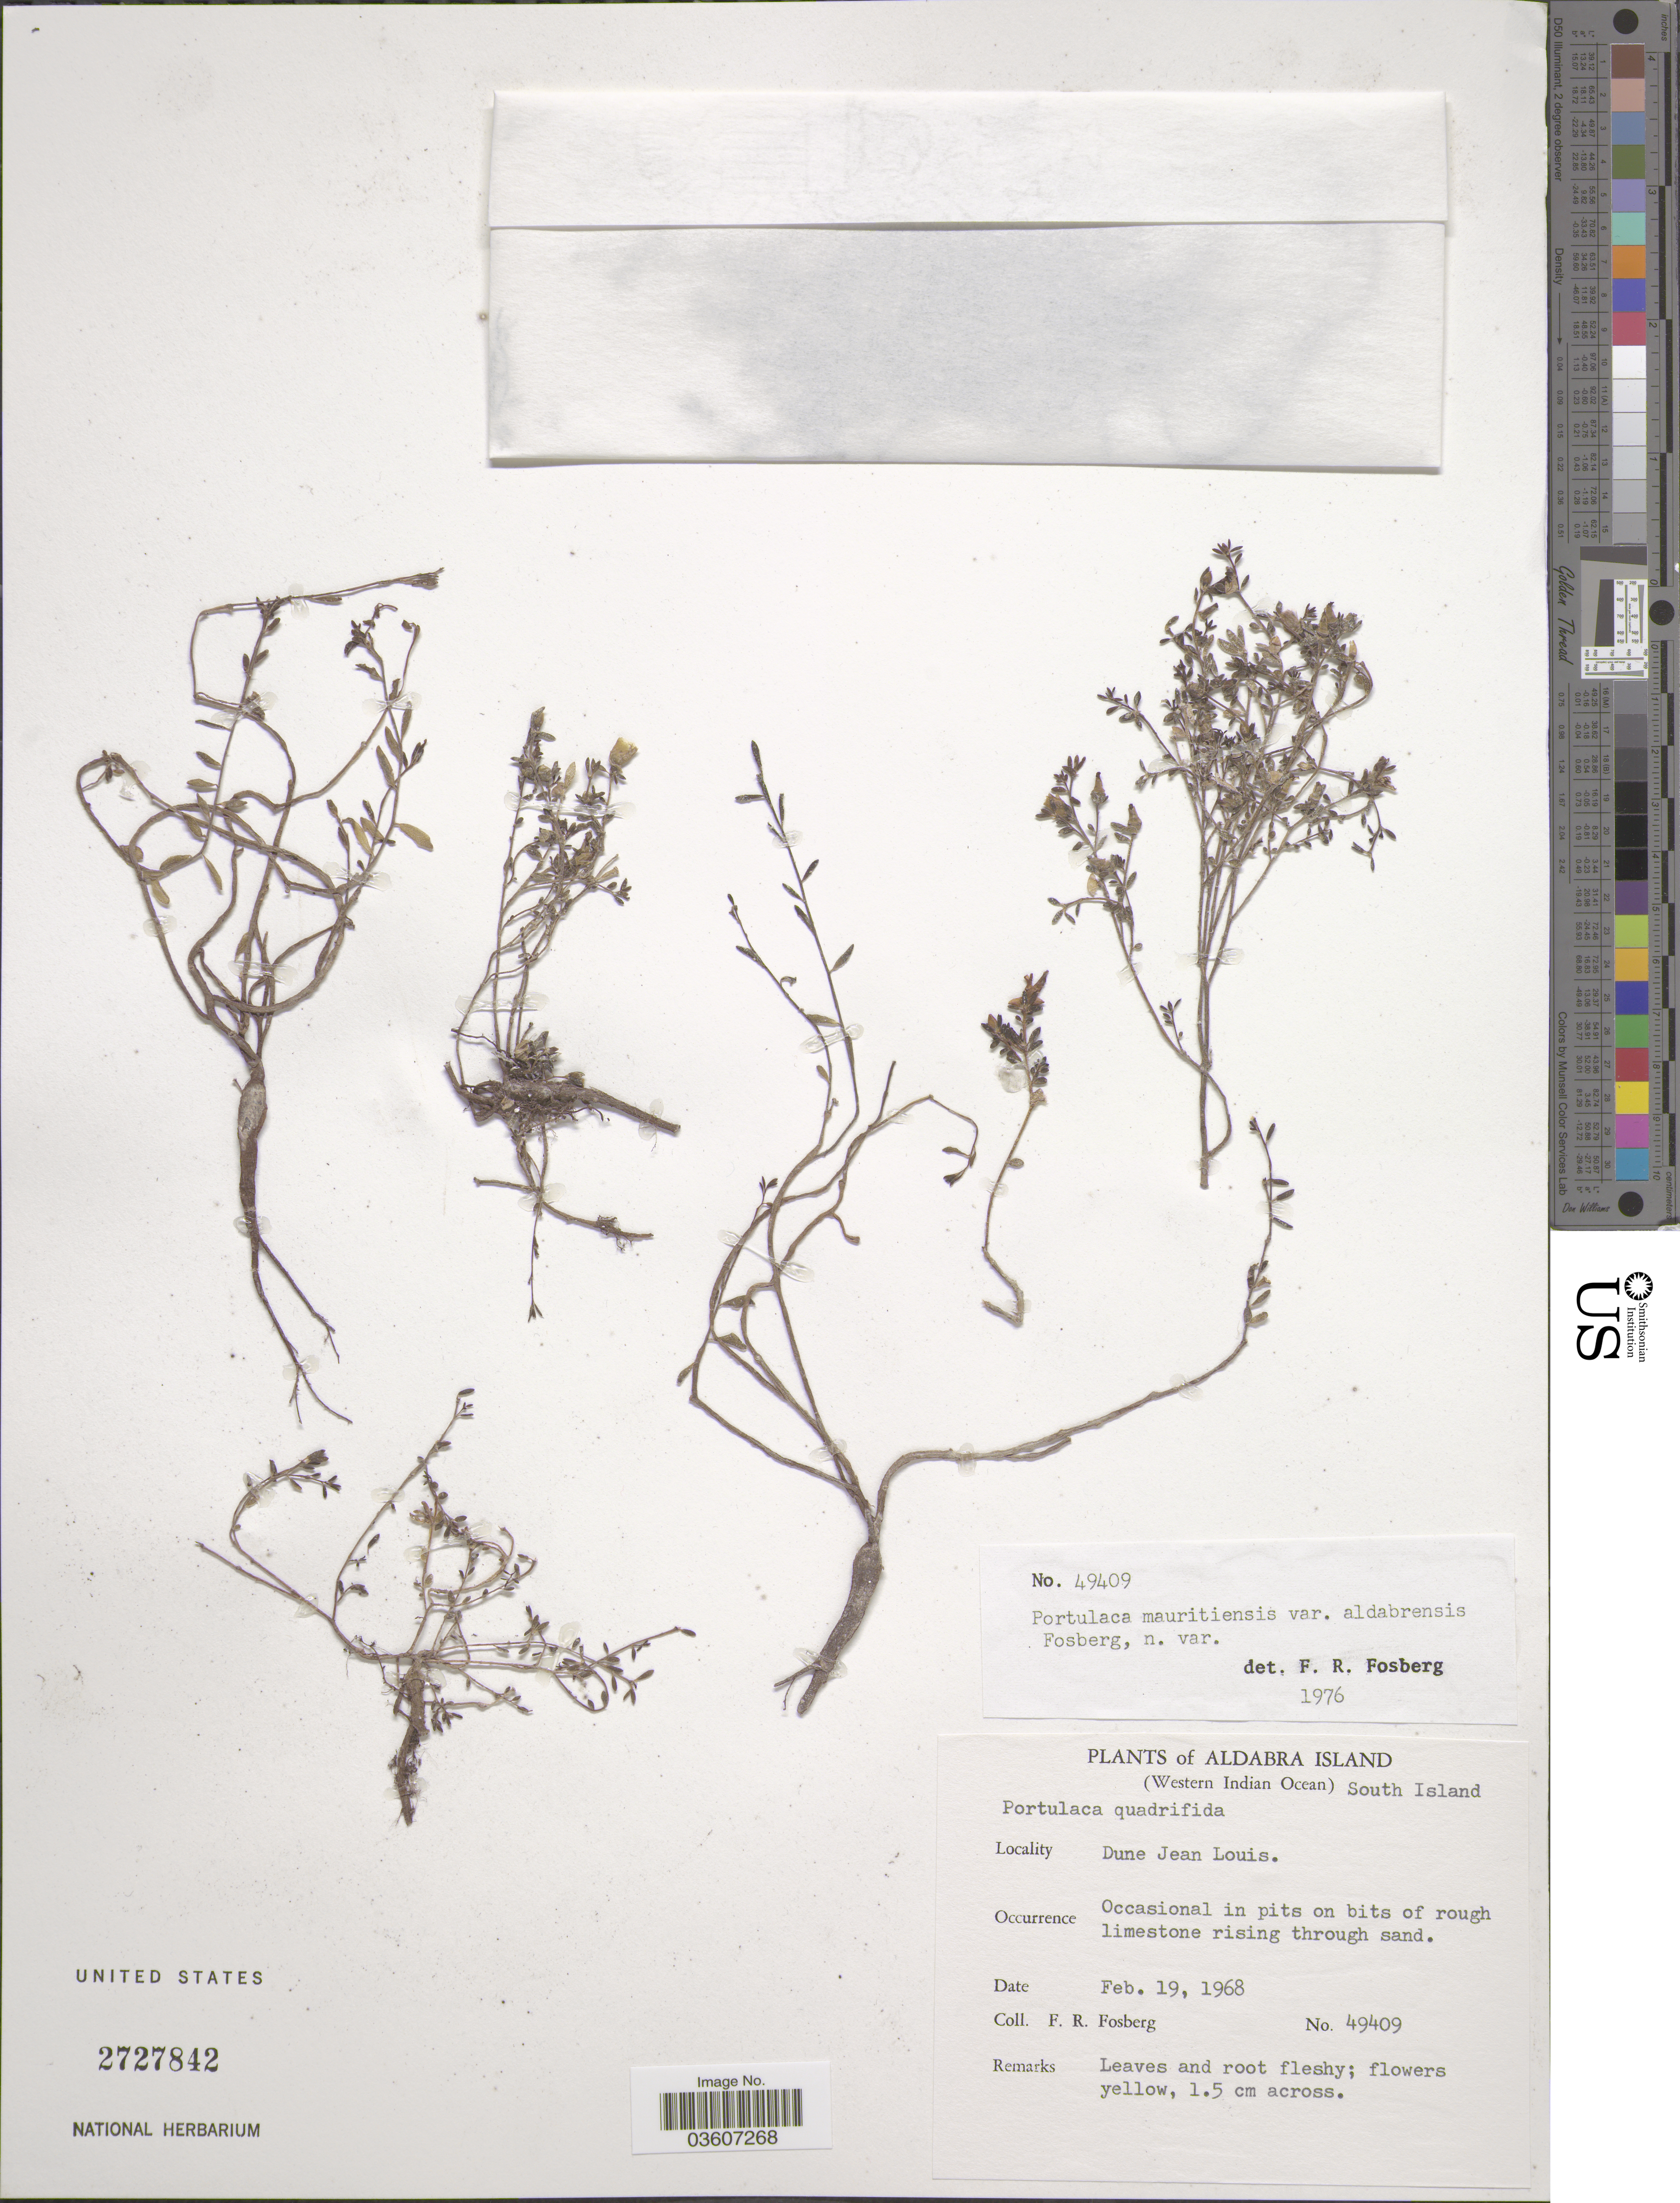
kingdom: Plantae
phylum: Tracheophyta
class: Magnoliopsida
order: Caryophyllales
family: Portulacaceae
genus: Portulaca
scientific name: Portulaca mauritiensis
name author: Poelln.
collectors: F. R. Fosberg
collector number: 49409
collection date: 1968-02-19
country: Seychelles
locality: Aldabra Island (Western Indian Ocean) South Island. Dune Jean Louis.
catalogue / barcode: US 2727842